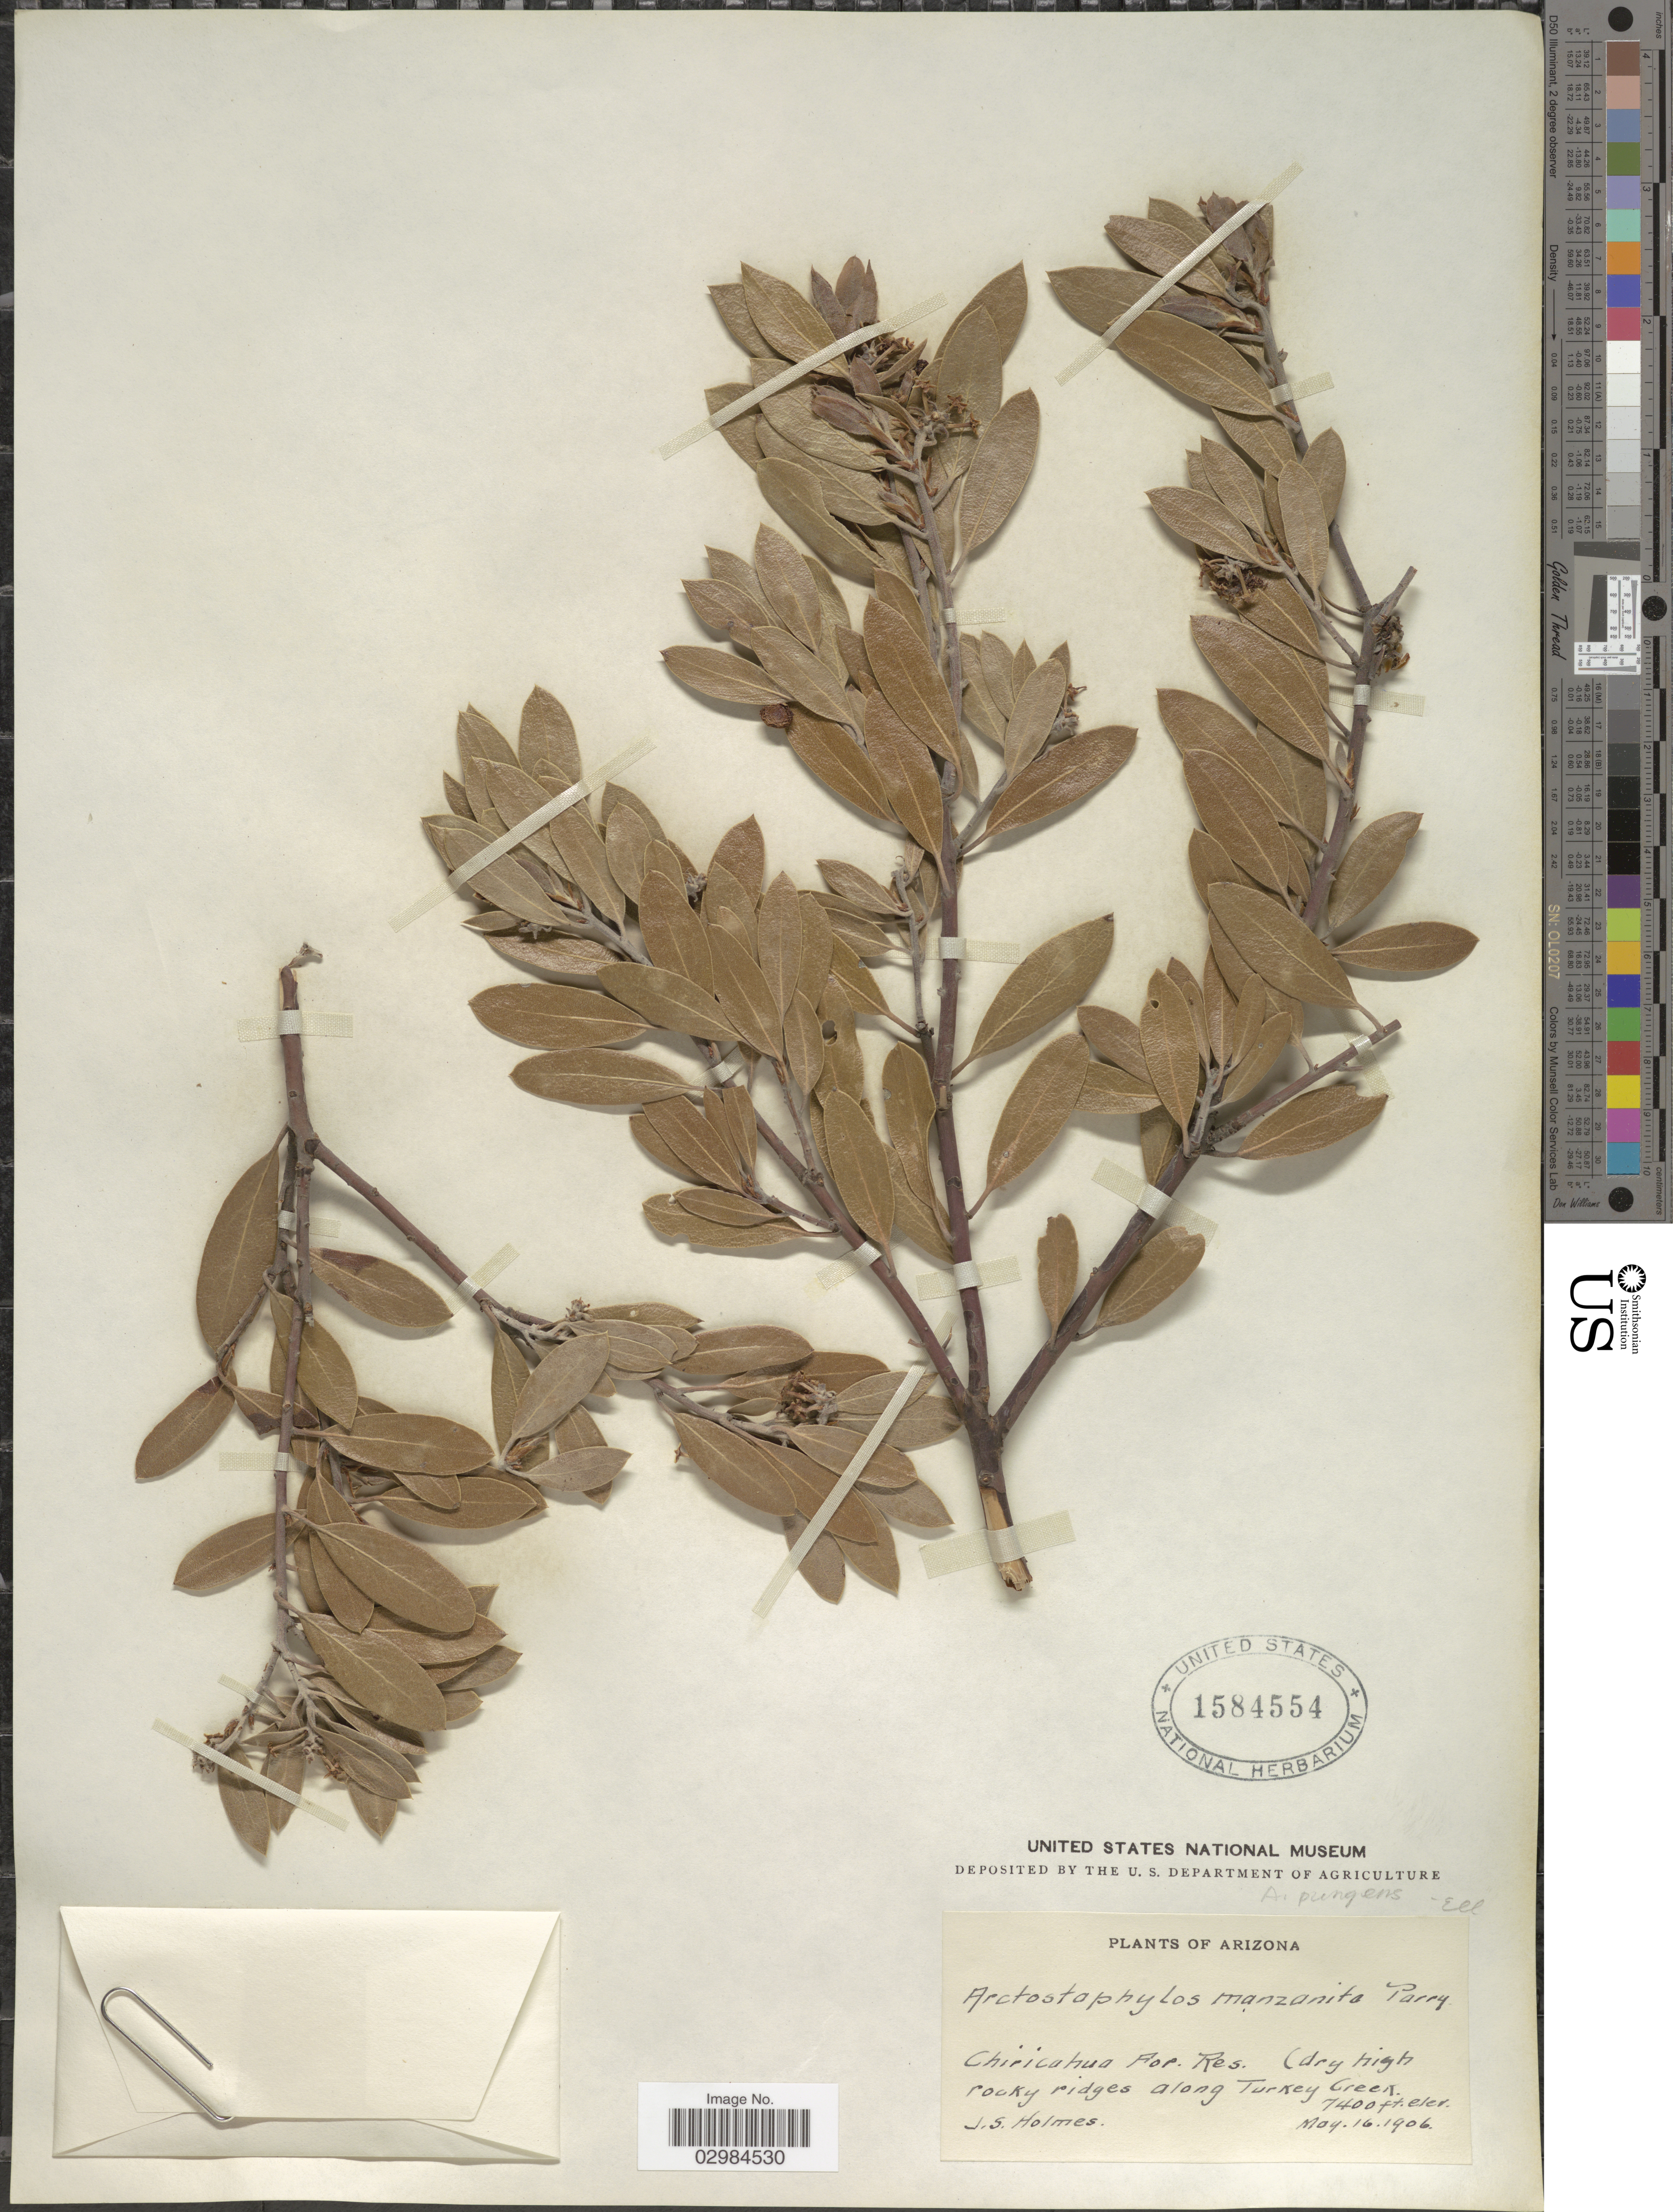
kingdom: Plantae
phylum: Tracheophyta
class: Magnoliopsida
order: Ericales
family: Ericaceae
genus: Arctostaphylos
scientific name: Arctostaphylos pungens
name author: Kunth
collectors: J. Holmes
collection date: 1906-05-16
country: United States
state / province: Arizona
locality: Chiricahua For. Res. (dry high rocky ridges along Turkey Creek.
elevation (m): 2256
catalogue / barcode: US 1584554